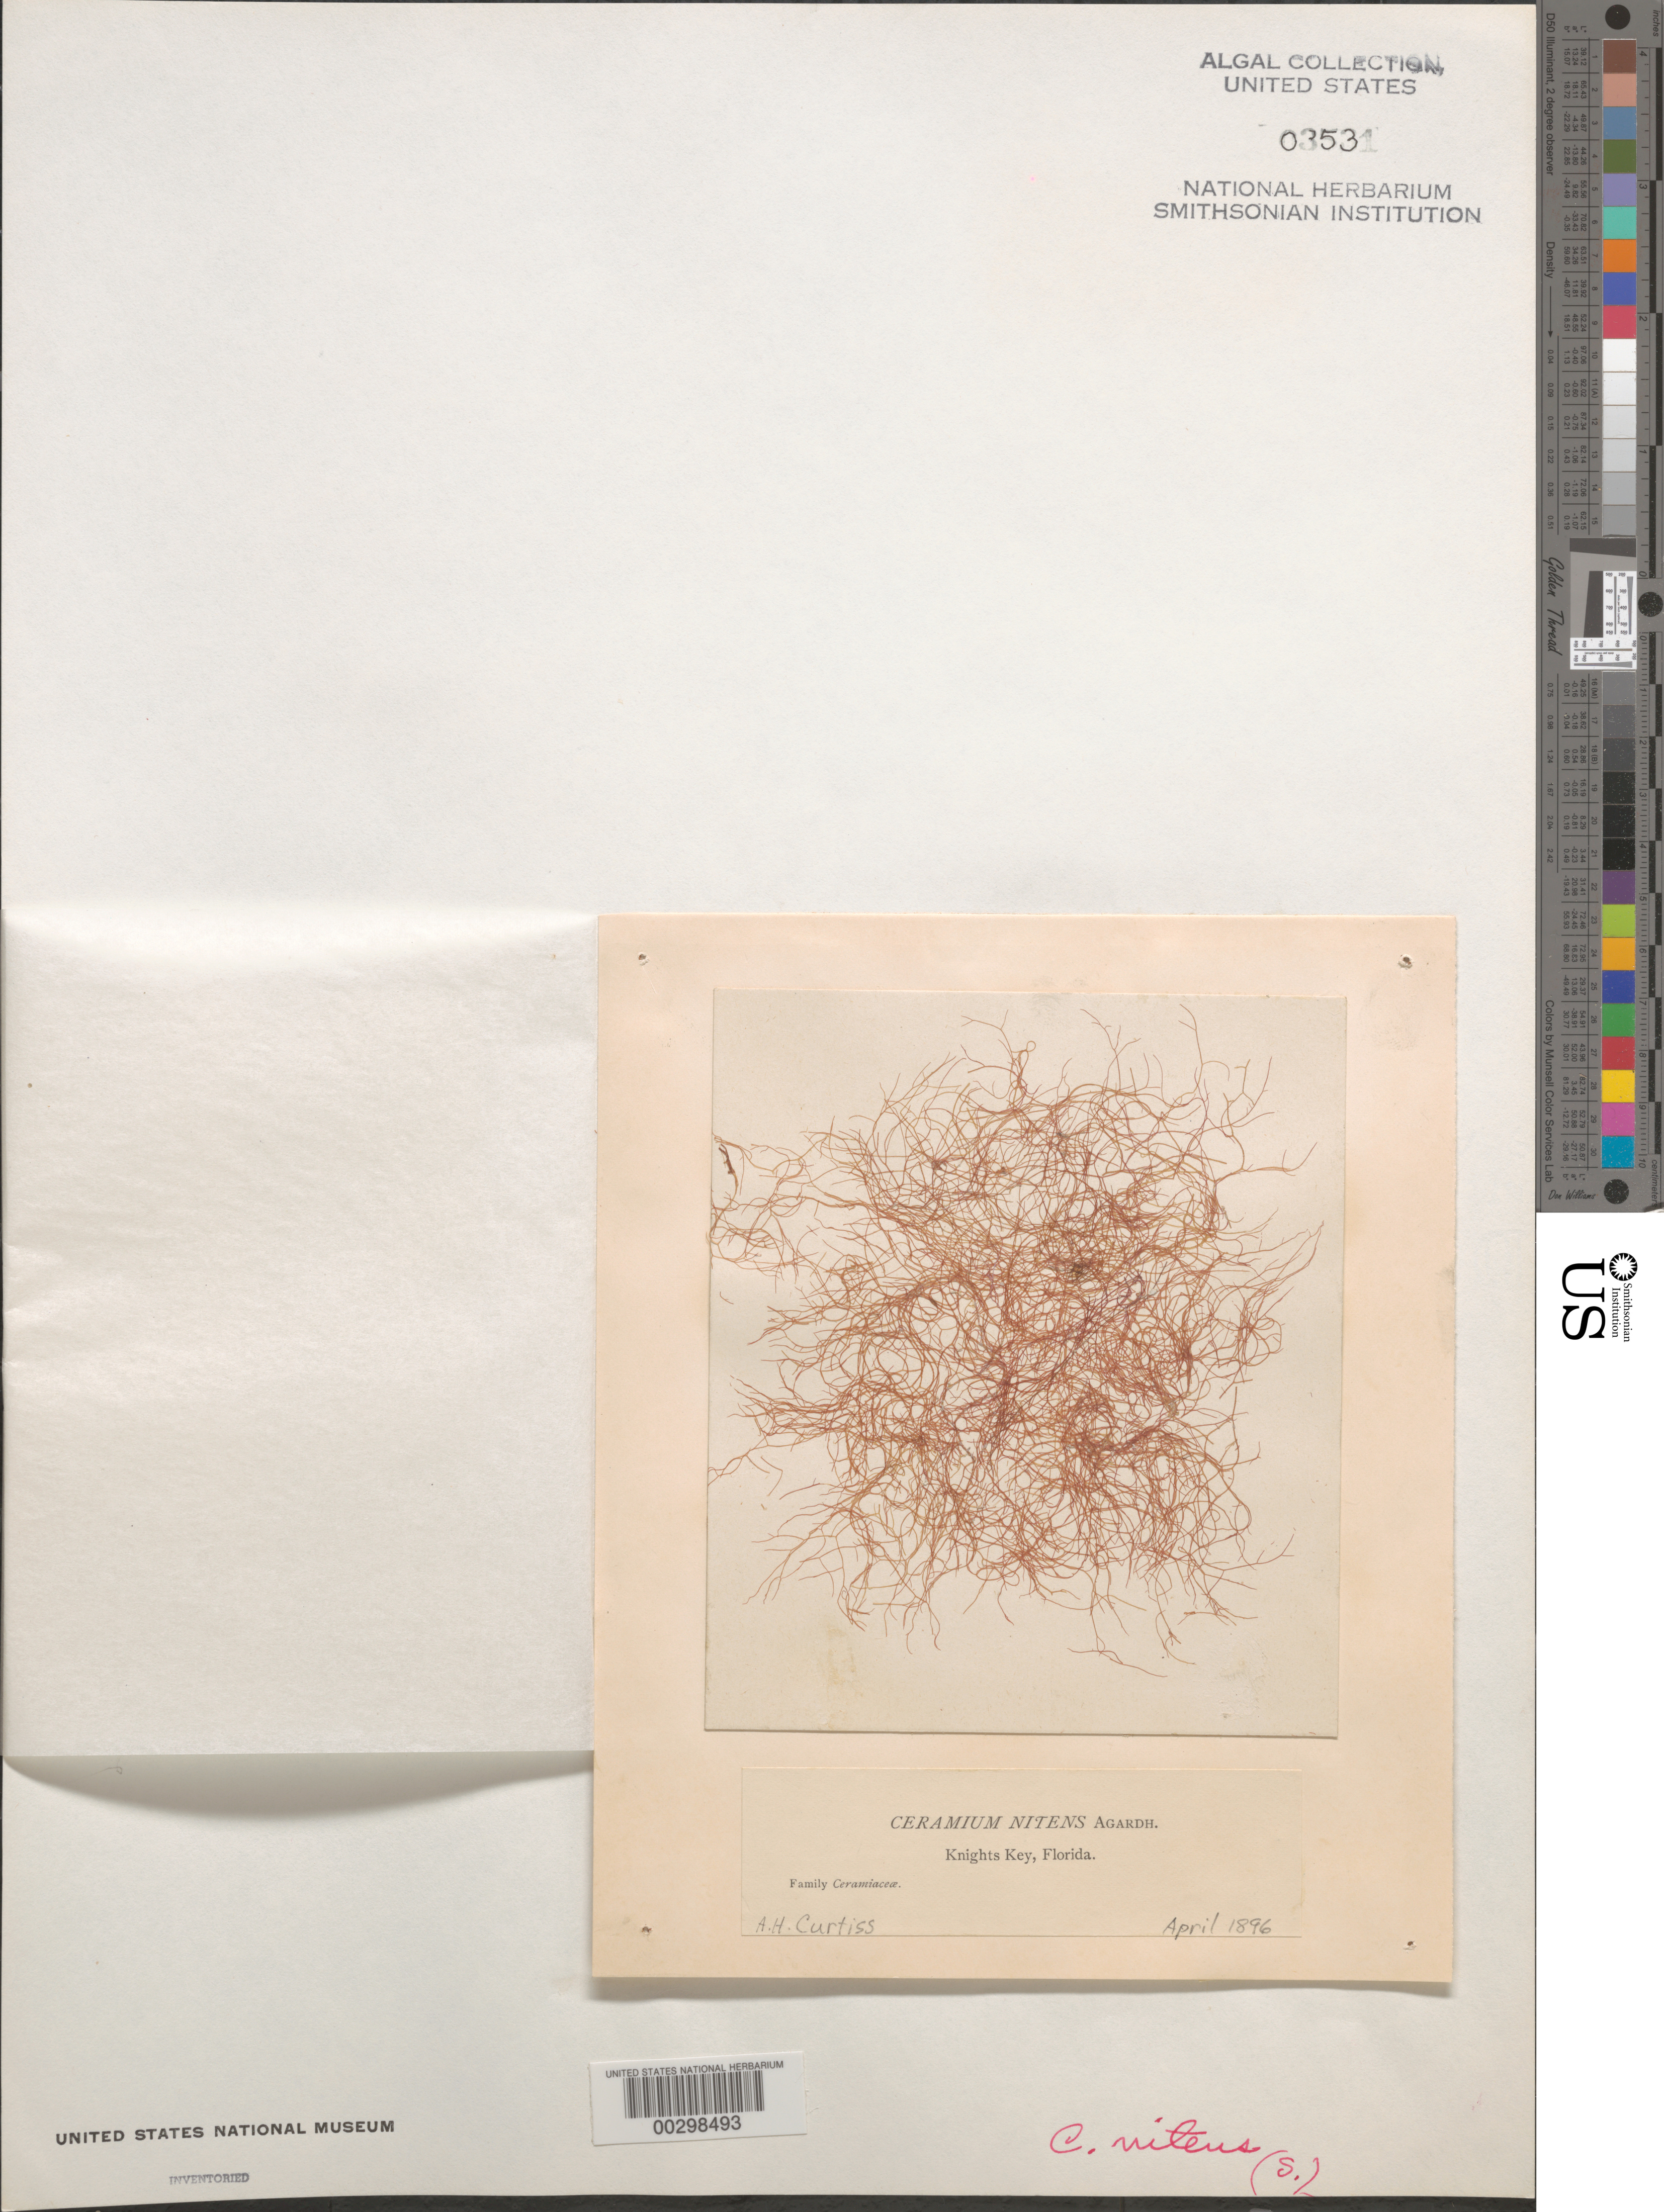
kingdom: Plantae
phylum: Rhodophyta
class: Florideophyceae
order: Ceramiales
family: Ceramiaceae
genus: Ceramium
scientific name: Ceramium nitens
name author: (C. Agardh) J. Agardh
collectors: A. H. Curtiss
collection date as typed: Apr 1896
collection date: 1896-04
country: United States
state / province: Florida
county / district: Monroe County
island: Knights Key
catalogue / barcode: US 3531